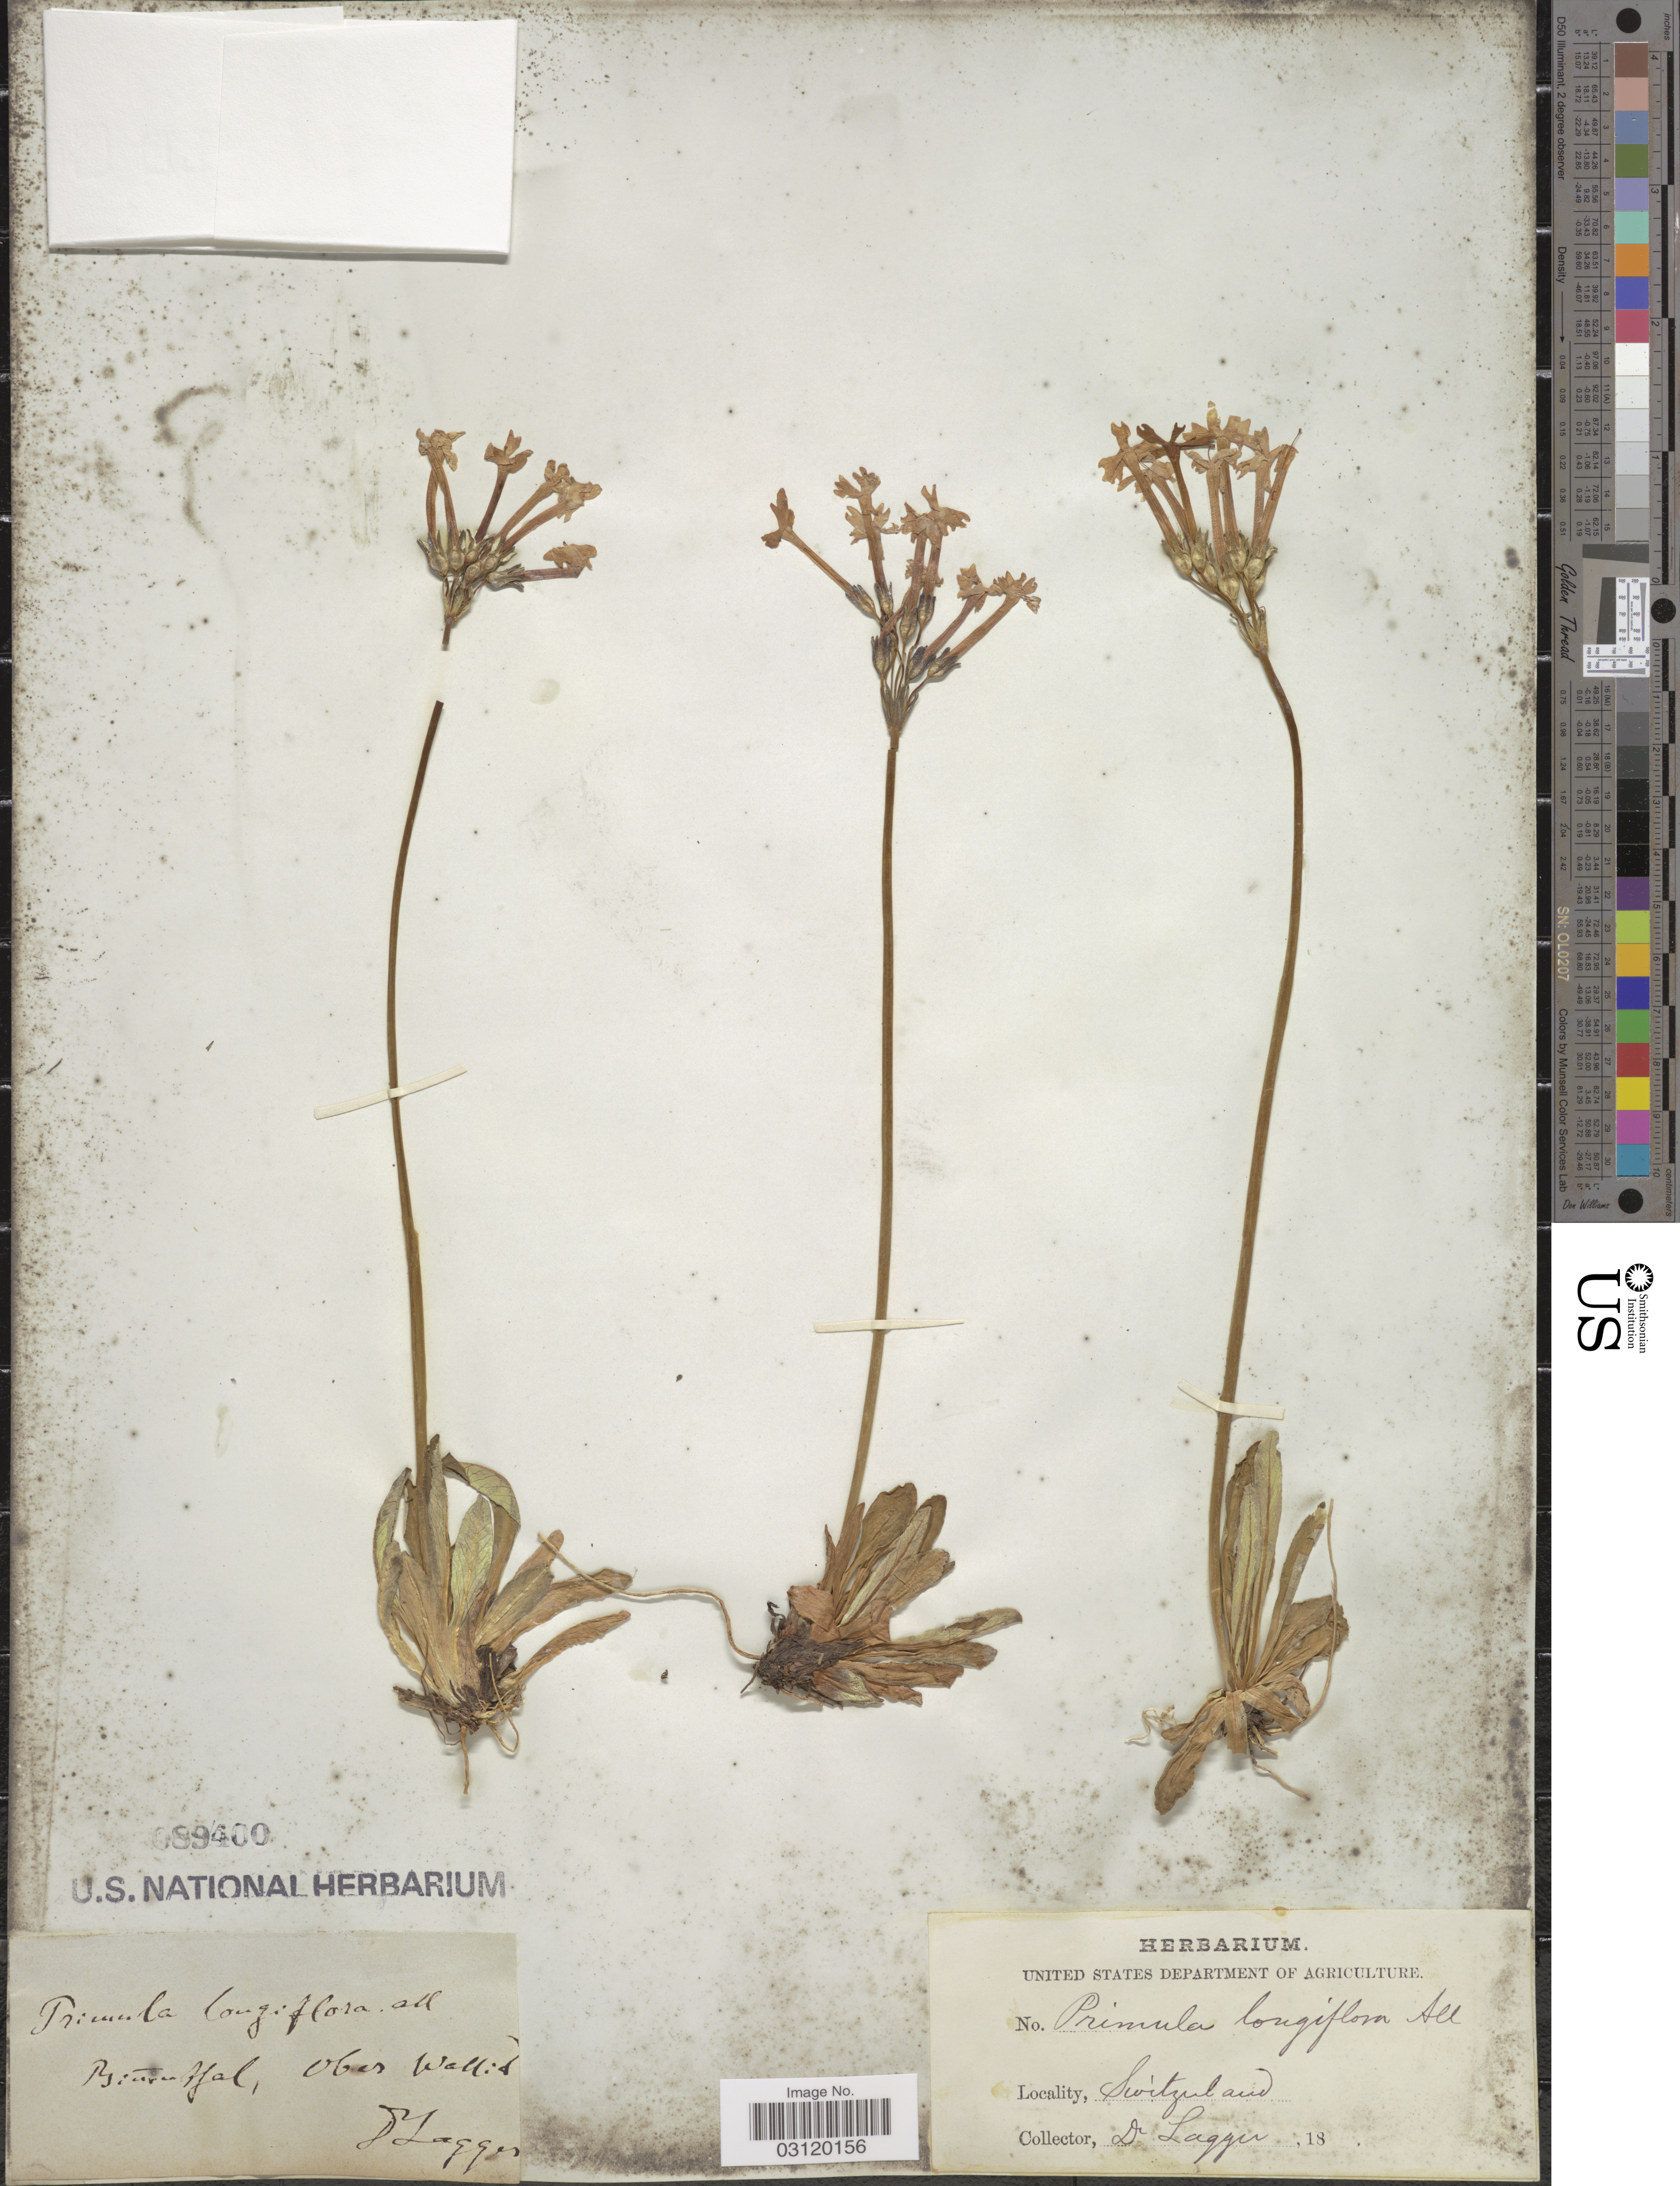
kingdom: Plantae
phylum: Tracheophyta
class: Magnoliopsida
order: Ericales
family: Primulaceae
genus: Primula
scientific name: Primula longiflora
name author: All.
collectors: F. J. Lagger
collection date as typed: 18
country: Switzerland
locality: Bürchen thal , Ober Wallis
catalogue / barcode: US 89400